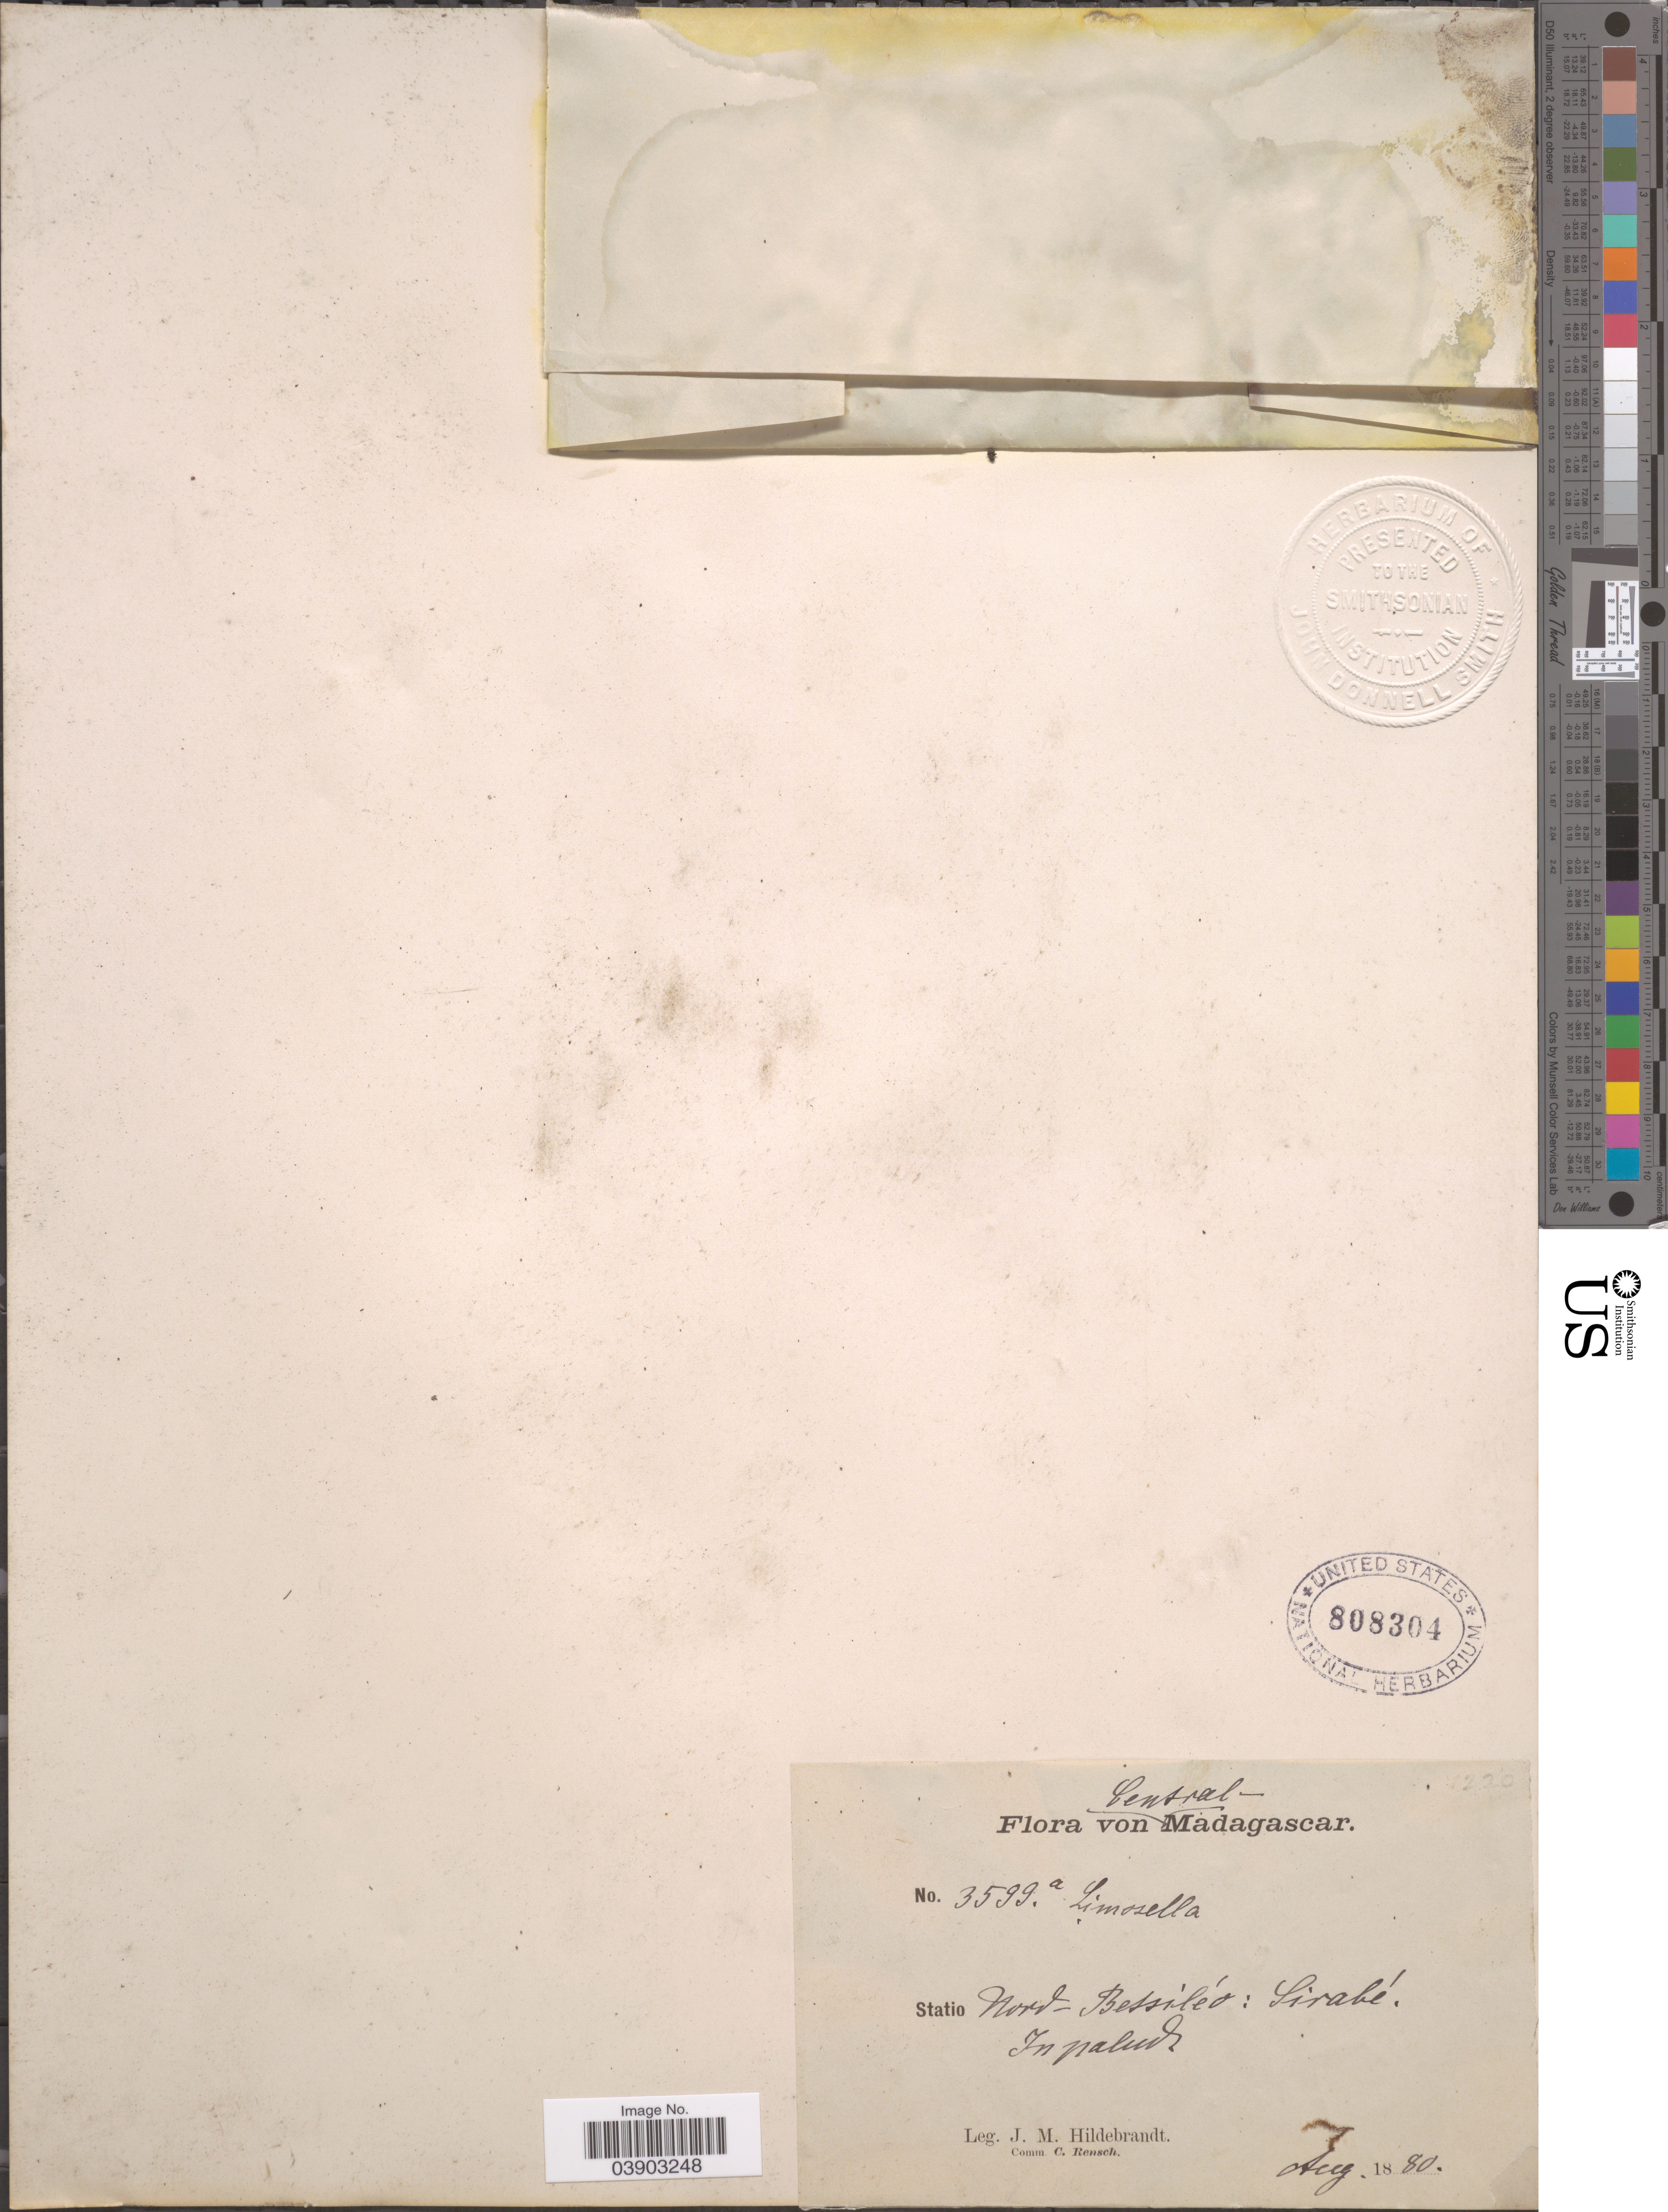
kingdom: Plantae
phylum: Tracheophyta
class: Magnoliopsida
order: Lamiales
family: Scrophulariaceae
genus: Limosella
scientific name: Limosella sp.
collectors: J. Hildebrandt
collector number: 3599a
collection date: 1880-08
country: Madagascar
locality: Central Madagascar. Statio Nord- Bessiléo: Siraké. In palud.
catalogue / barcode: US 808304